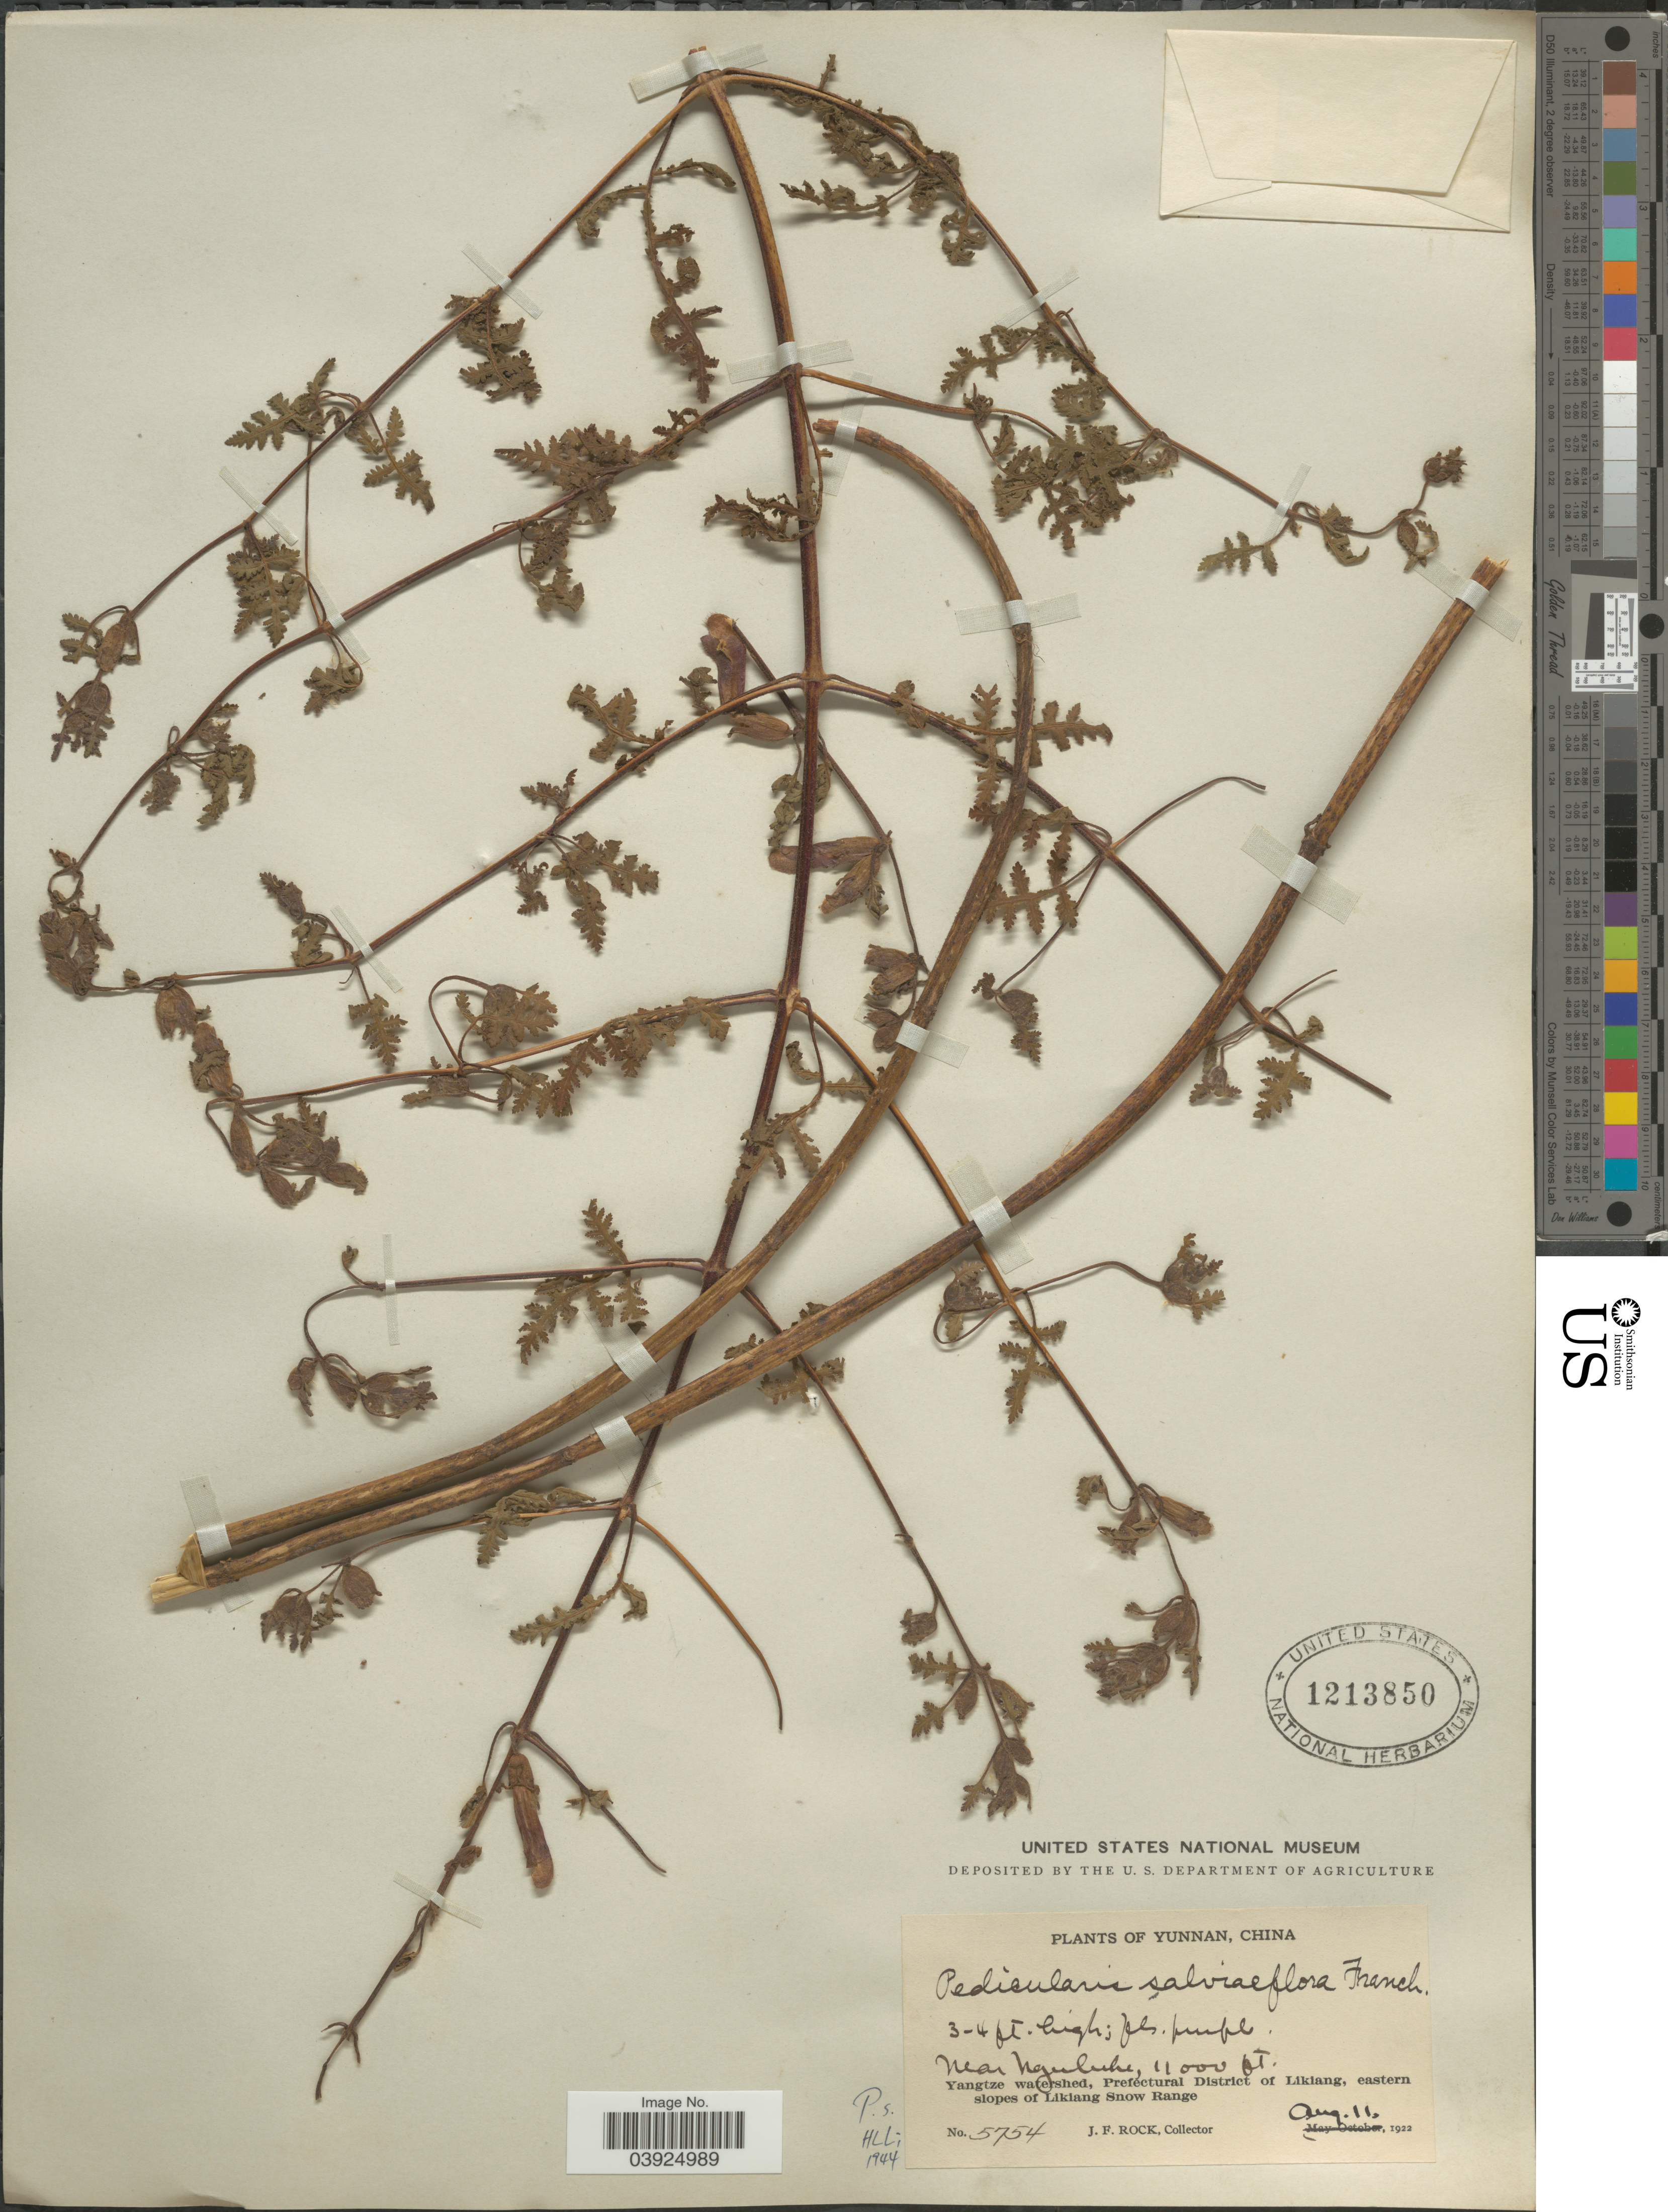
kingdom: Plantae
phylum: Tracheophyta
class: Magnoliopsida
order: Lamiales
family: Orobanchaceae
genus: Pedicularis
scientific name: Pedicularis salviiflora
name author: Franch.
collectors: J. Rock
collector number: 5754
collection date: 1922-08-11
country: China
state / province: Yunnan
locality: Near Nguluke, Yangtze watershed, Prefectural District of Likiang, eastern slopes of Likiang Snow Range.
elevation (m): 3353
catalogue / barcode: US 1213850